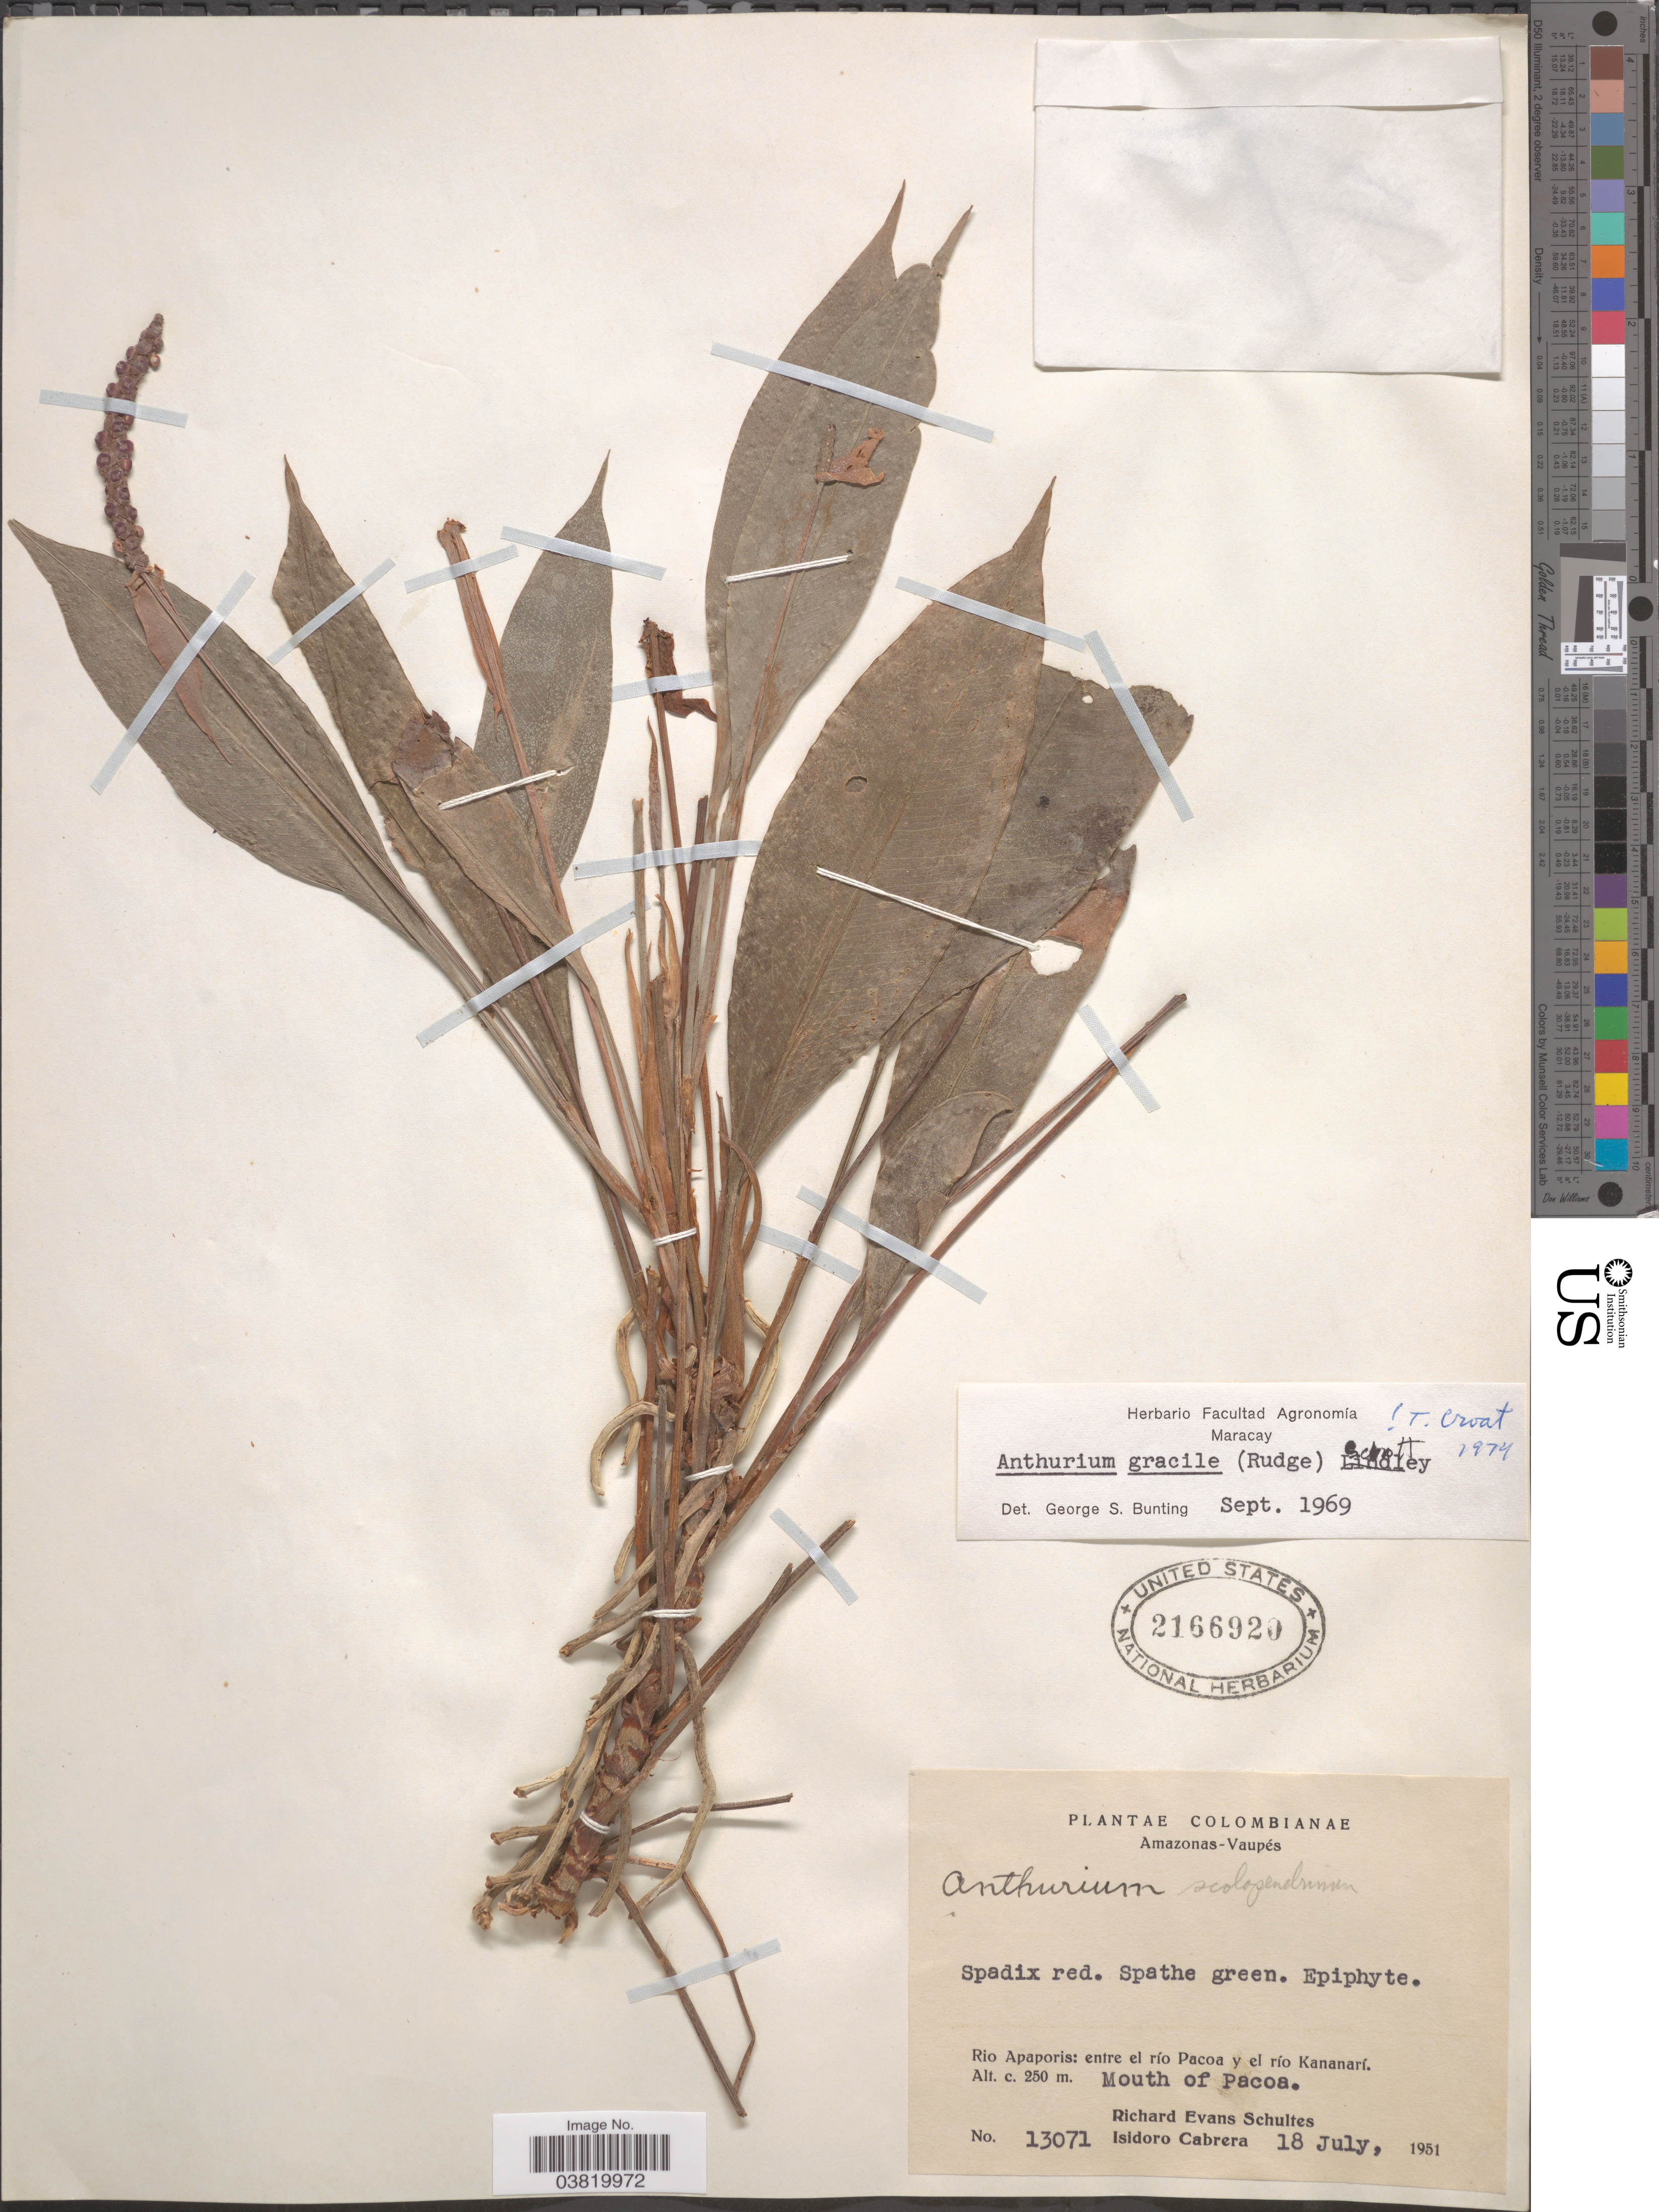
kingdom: Plantae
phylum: Tracheophyta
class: Liliopsida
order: Alismatales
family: Araceae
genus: Anthurium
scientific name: Anthurium gracile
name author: (Rudge) Schott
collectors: R. E. Schultes & I. Cabrera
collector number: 13071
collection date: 1951-07-18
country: Colombia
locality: Amazonas-Vaupés. Rio Apaporis: entre el río Pacoa y el río Kananarí. Mouth of Pacoa.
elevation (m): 250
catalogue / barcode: US 2166920